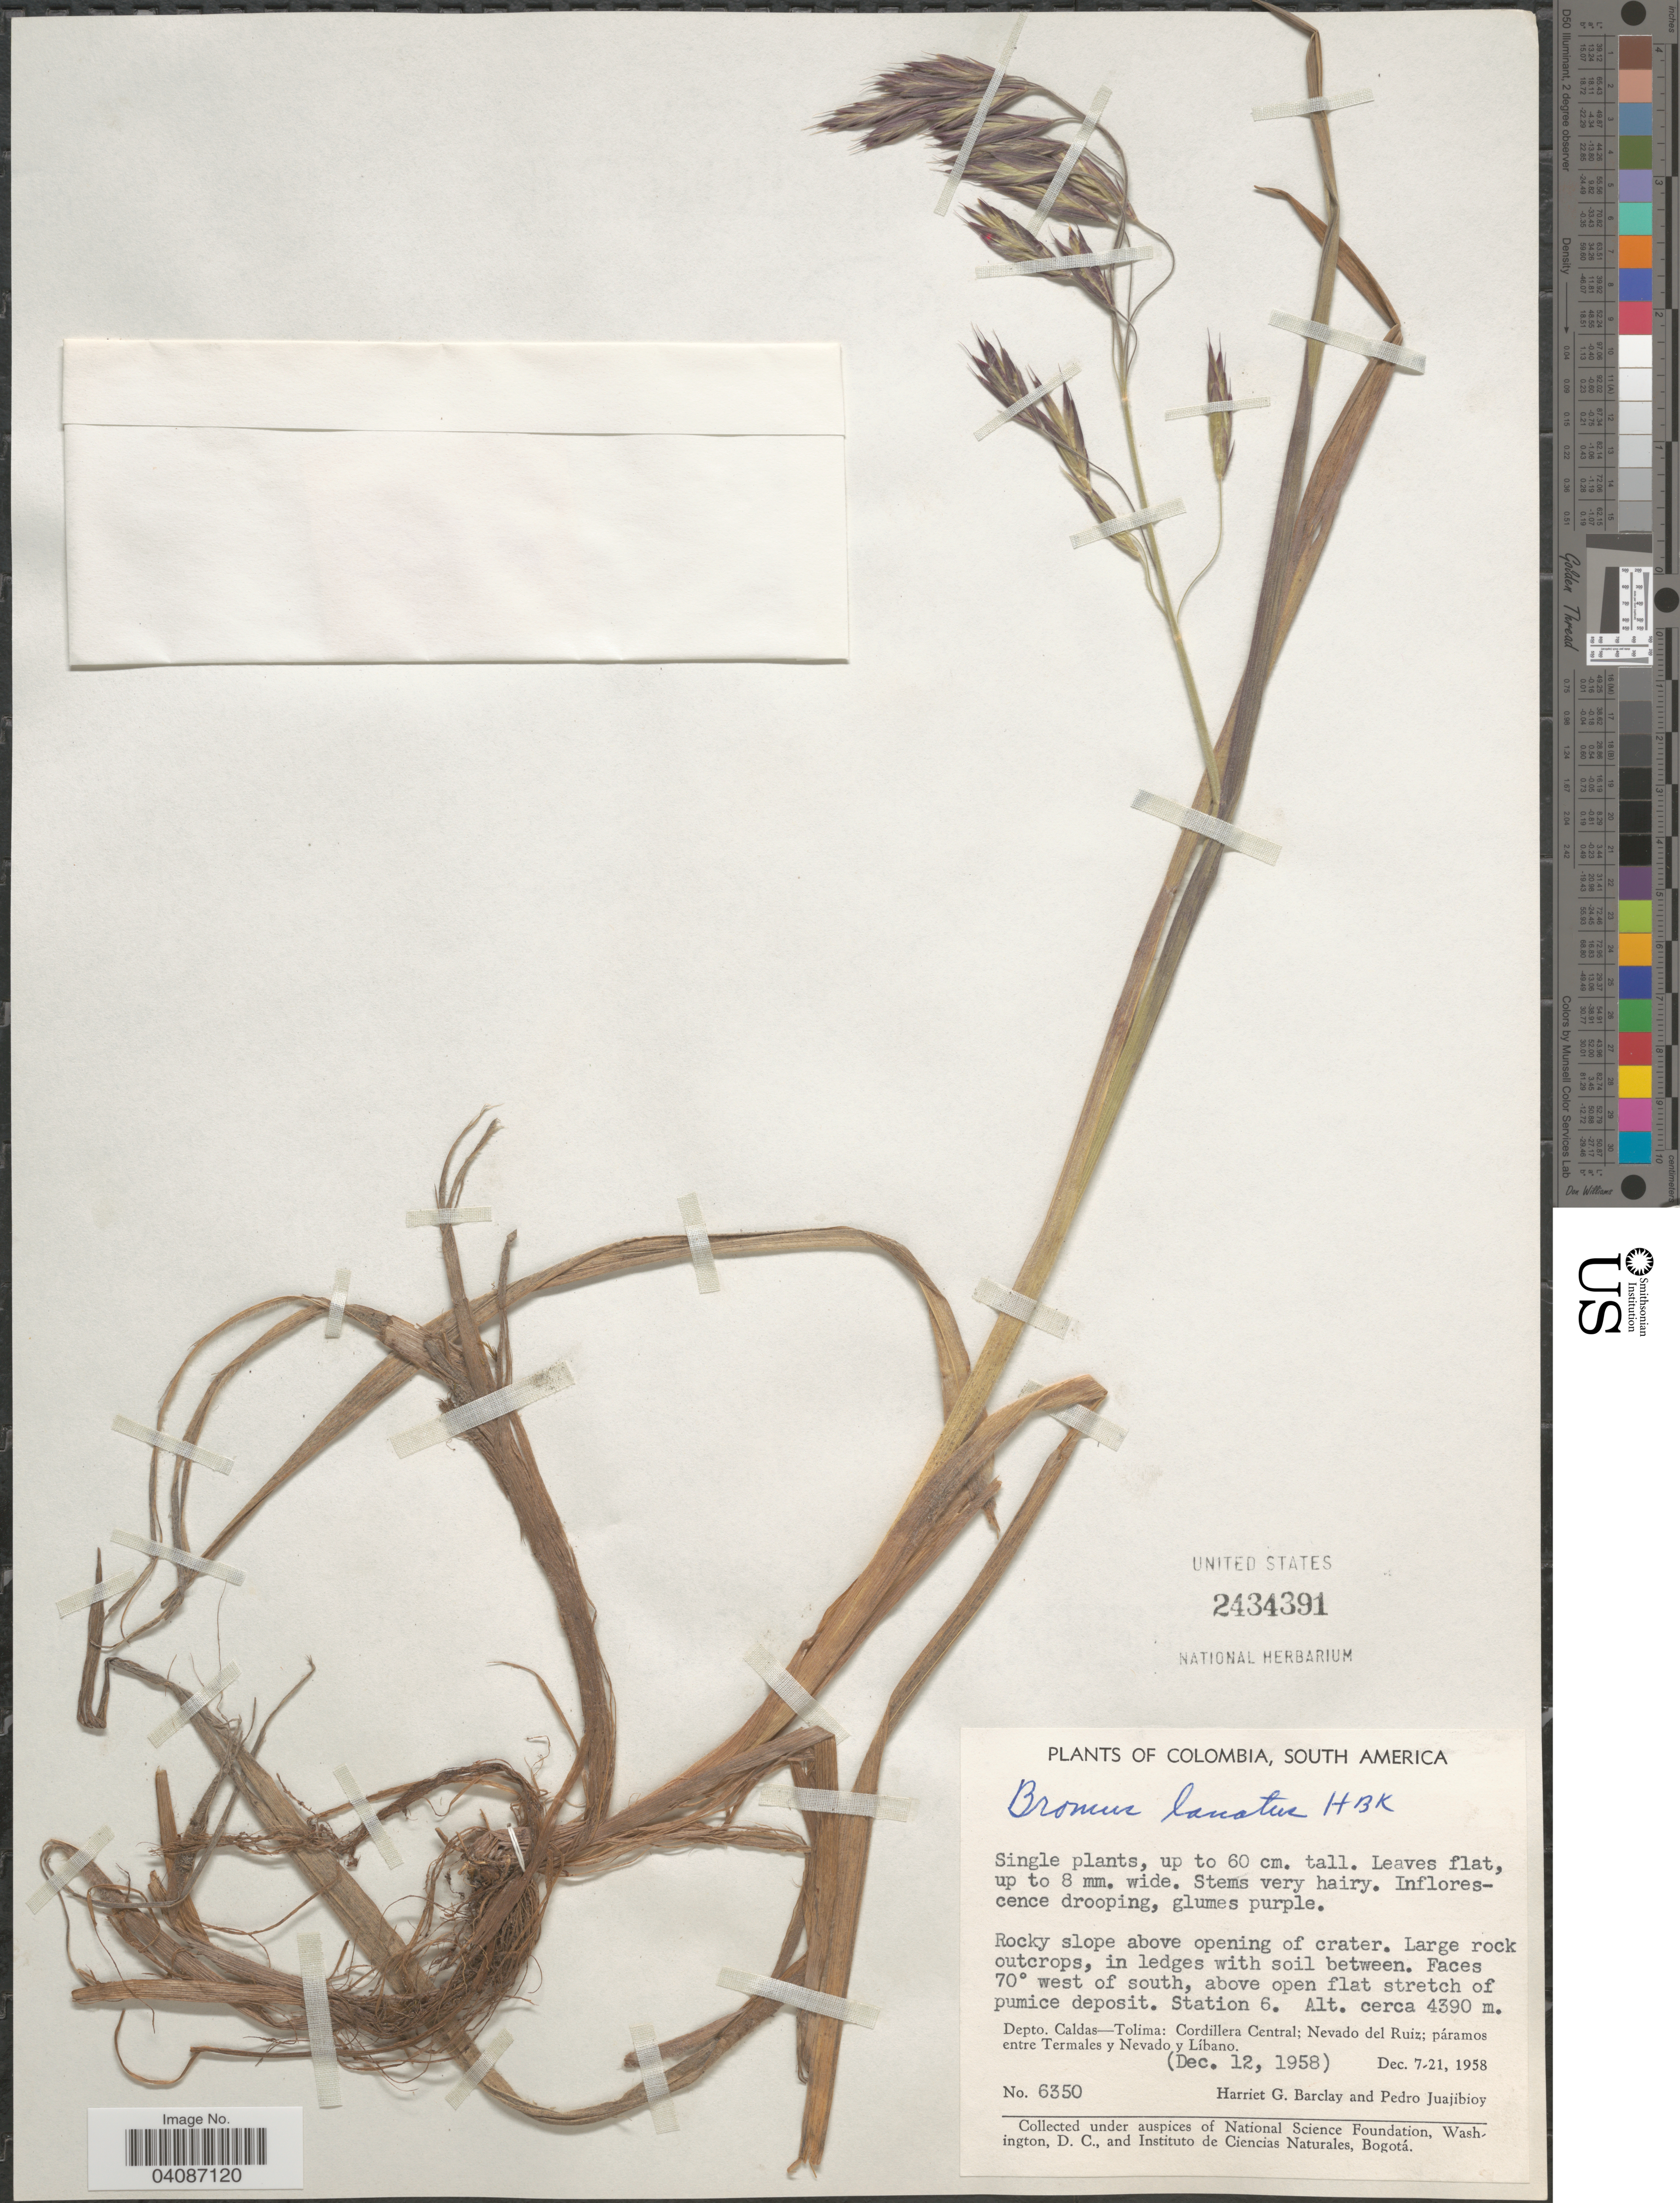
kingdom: Plantae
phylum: Tracheophyta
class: Liliopsida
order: Poales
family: Poaceae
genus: Bromus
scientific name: Bromus lanatus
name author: Kunth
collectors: H. G. Barclay & P. Juajibioy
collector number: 6350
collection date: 1958-12-07/1958-12-21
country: Colombia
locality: Faces 70º west of south, above open flat stretch of pumice deposit. Station 6. Depto. Caldas-Tolima: Cordillera Central; Nevado del Ruiz; páramos entre Termales y Nevado y Líbano.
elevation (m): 4390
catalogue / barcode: US 2434391